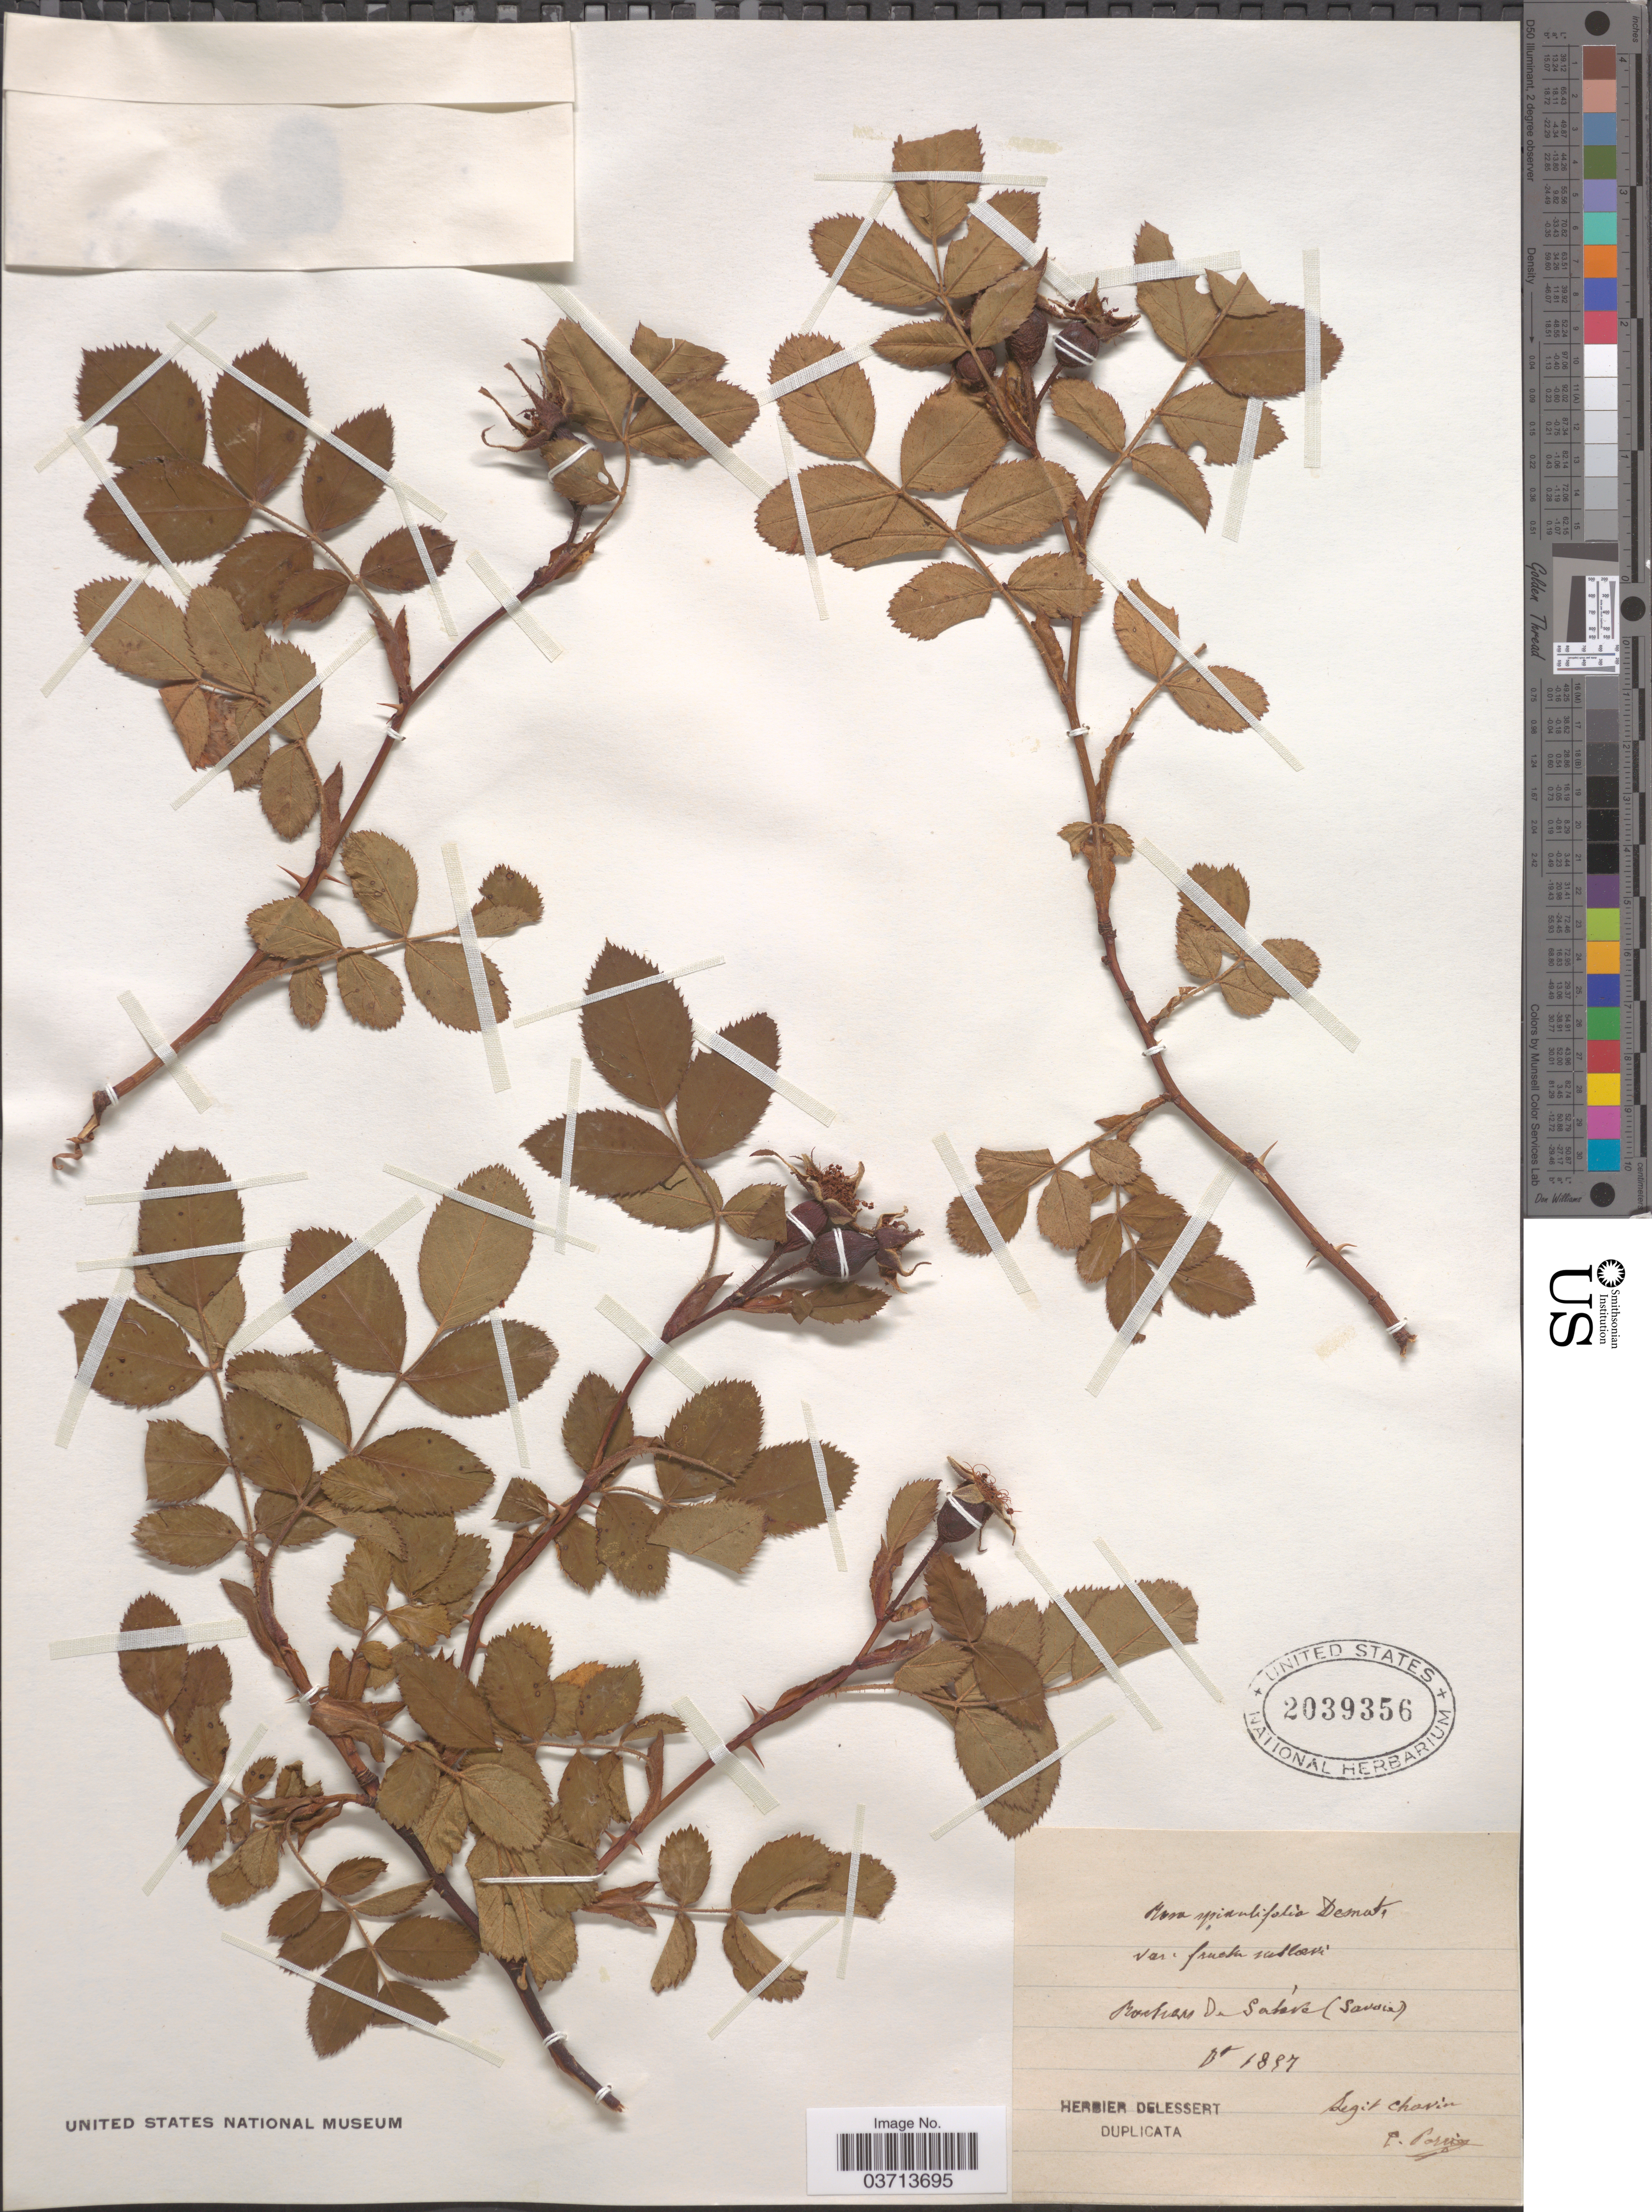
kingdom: Plantae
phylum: Tracheophyta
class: Magnoliopsida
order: Rosales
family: Rosaceae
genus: Rosa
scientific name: Rosa spinulifolia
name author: Dematra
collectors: -. Chavin & Collector illegible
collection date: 1887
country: France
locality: [illegible text] (Savoie).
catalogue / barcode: US 2039356